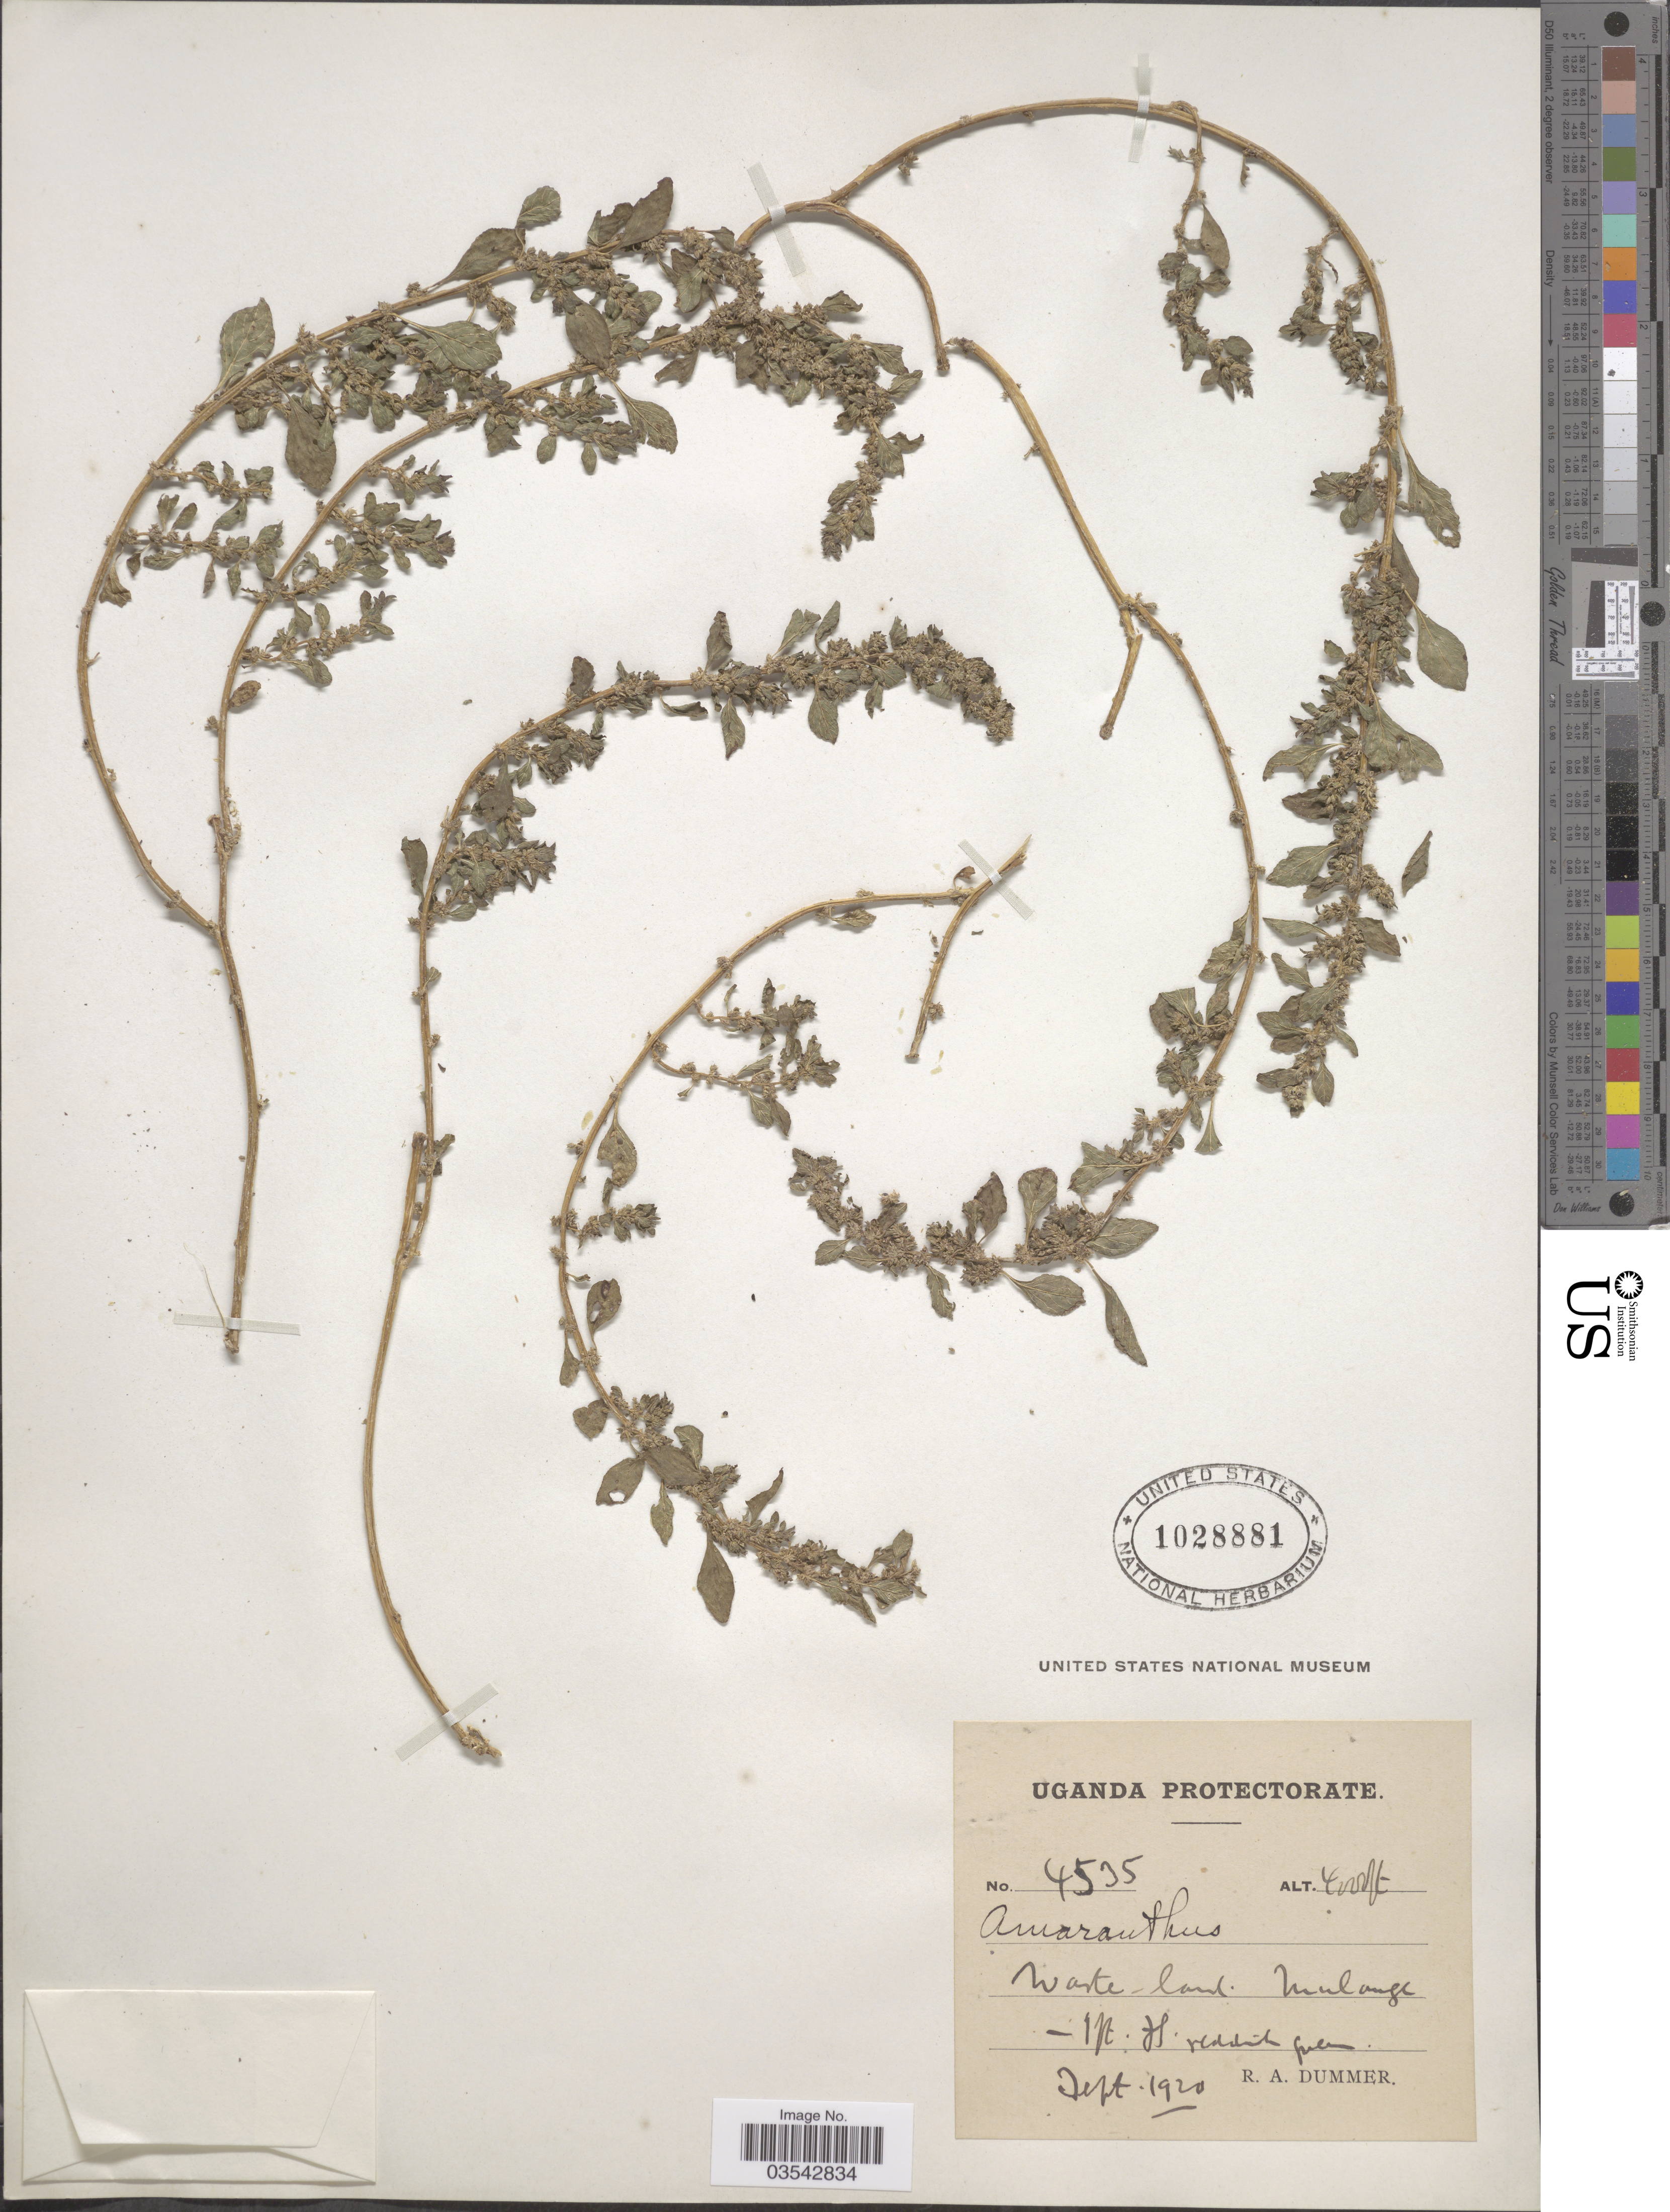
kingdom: Plantae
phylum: Tracheophyta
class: Magnoliopsida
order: Caryophyllales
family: Amaranthaceae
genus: Amaranthus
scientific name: Amaranthus sp.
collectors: R. Dümmer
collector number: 4535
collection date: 1920-09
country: Uganda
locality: Uganda Protectorate. Mulange.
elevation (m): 1219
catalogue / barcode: US 1028881